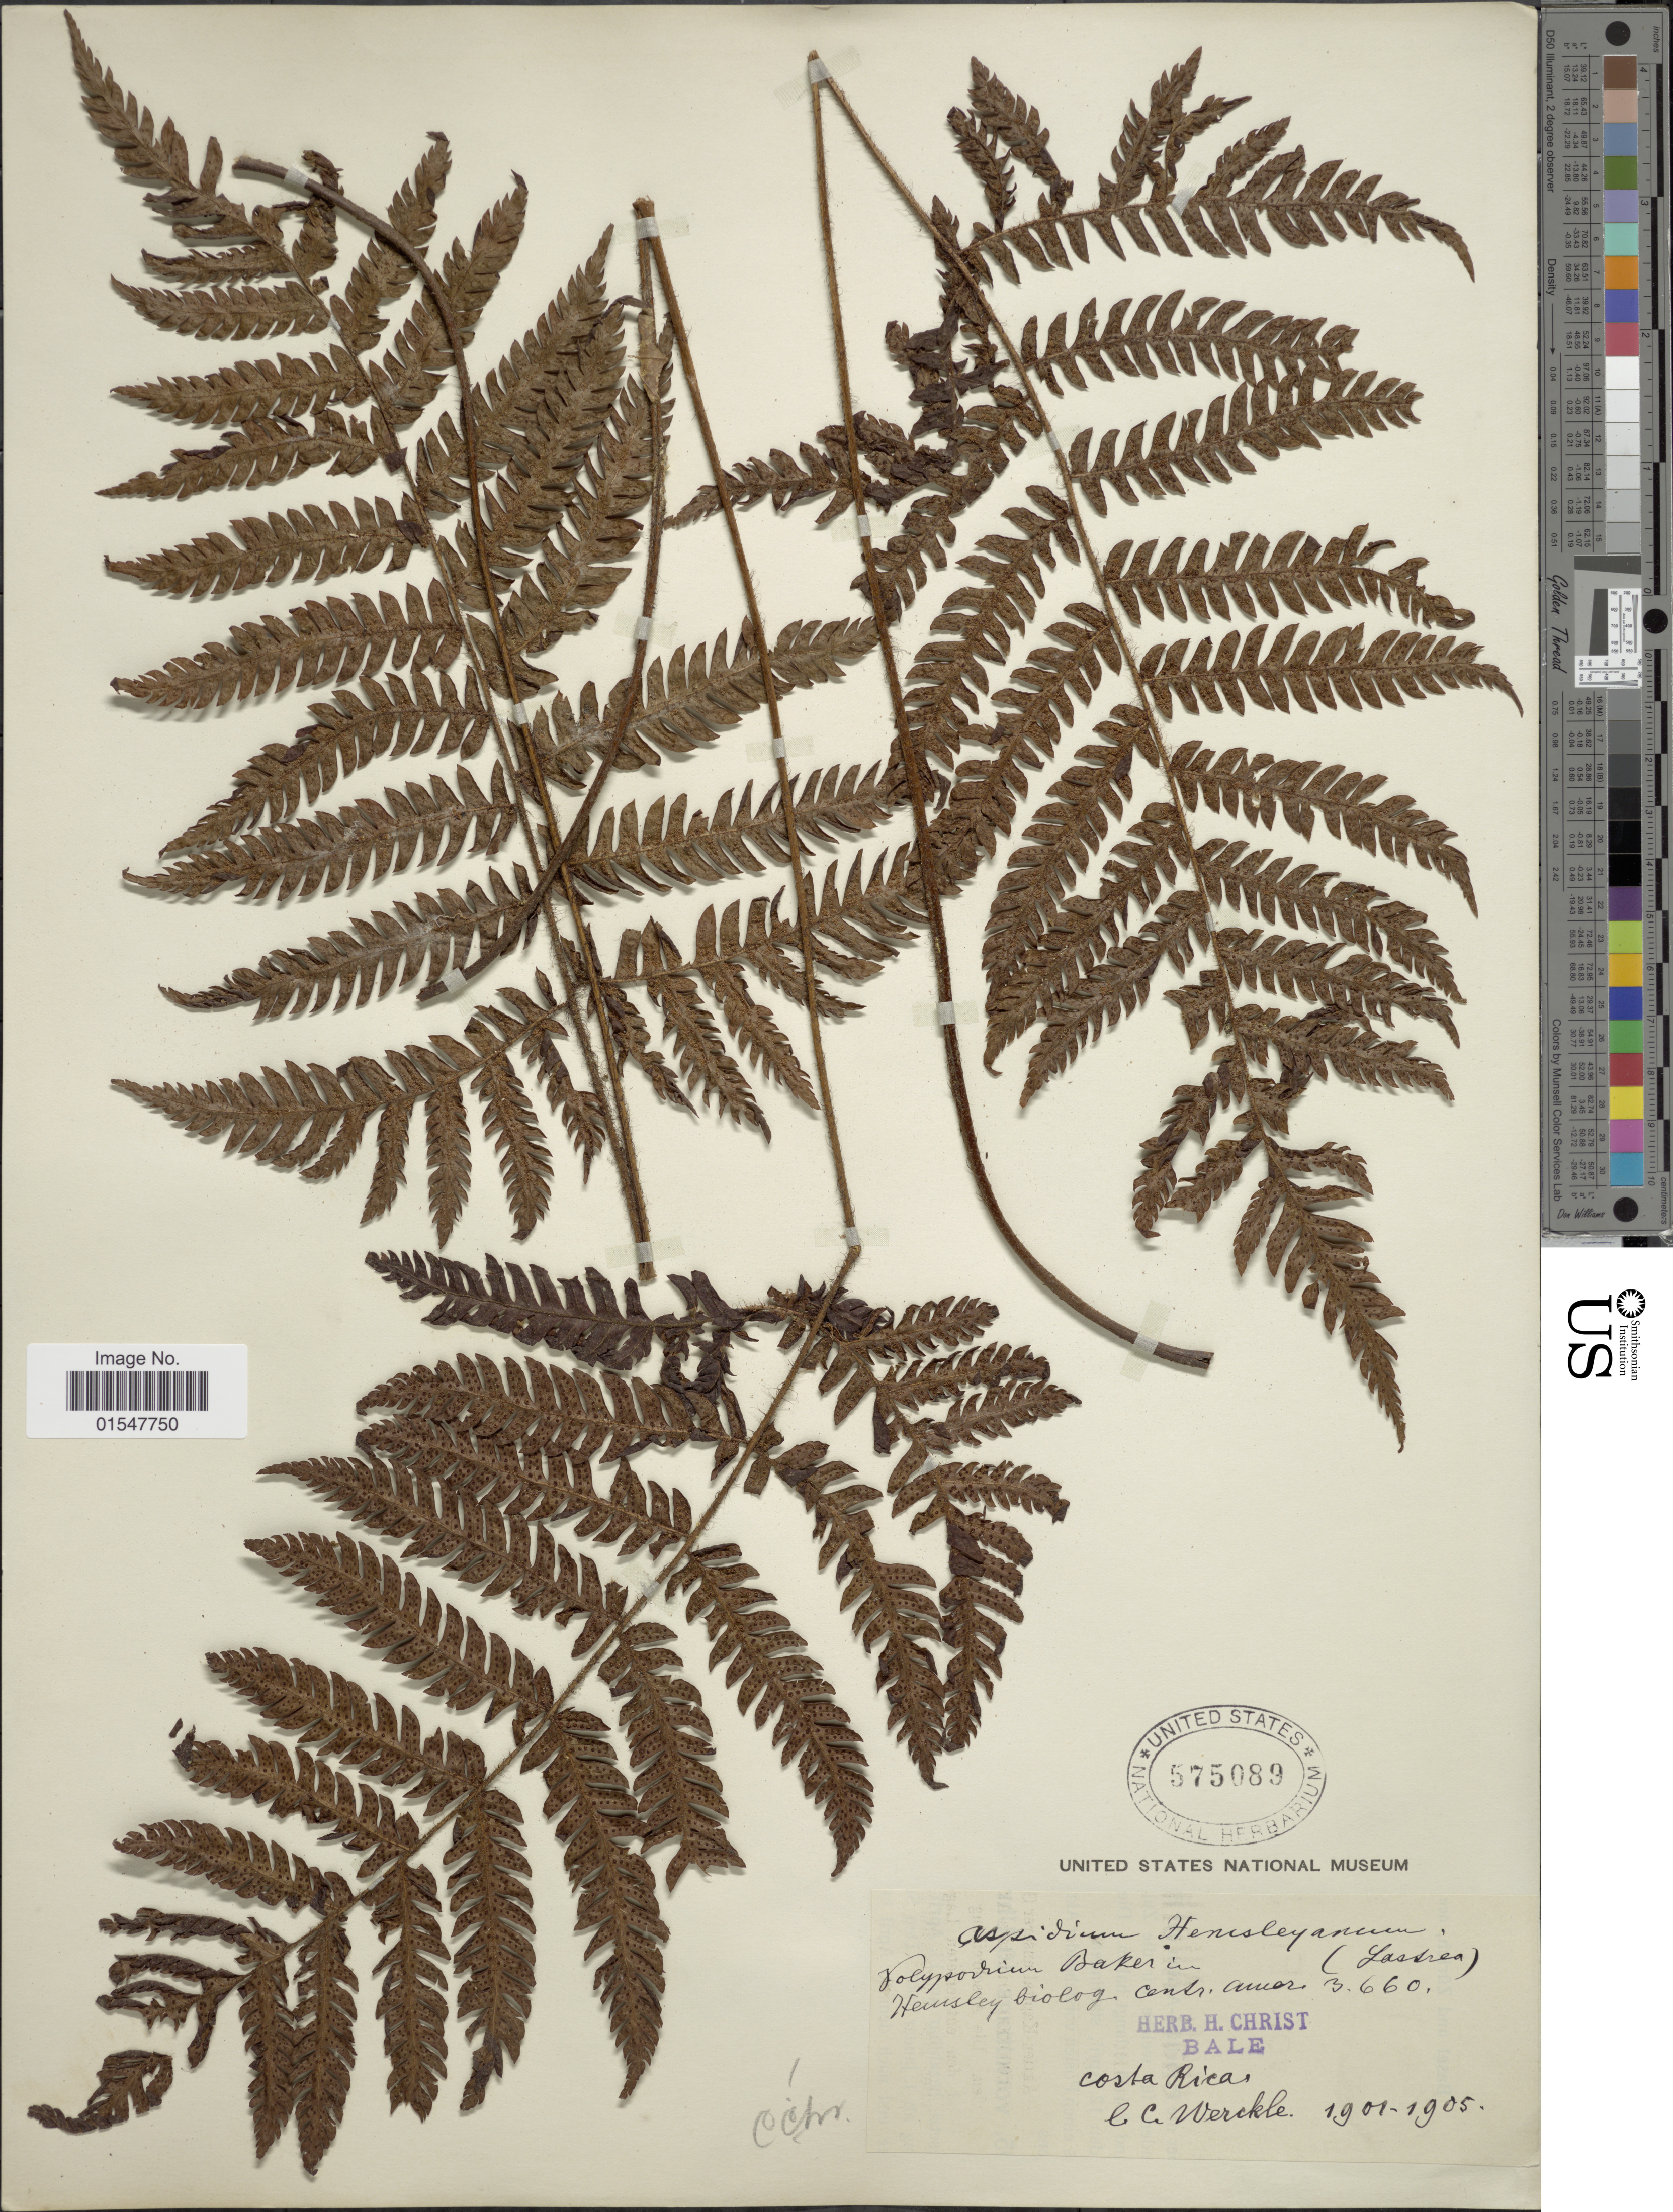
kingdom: Plantae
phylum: Tracheophyta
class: Polypodiopsida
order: Polypodiales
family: Dryopteridaceae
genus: Ctenitis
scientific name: Ctenitis hemsleyana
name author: (Baker ex Hemsl.) Copel.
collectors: C. C Wercklé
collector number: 3660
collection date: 1901/1905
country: Costa Rica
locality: Costa Rica.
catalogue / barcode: US 575089